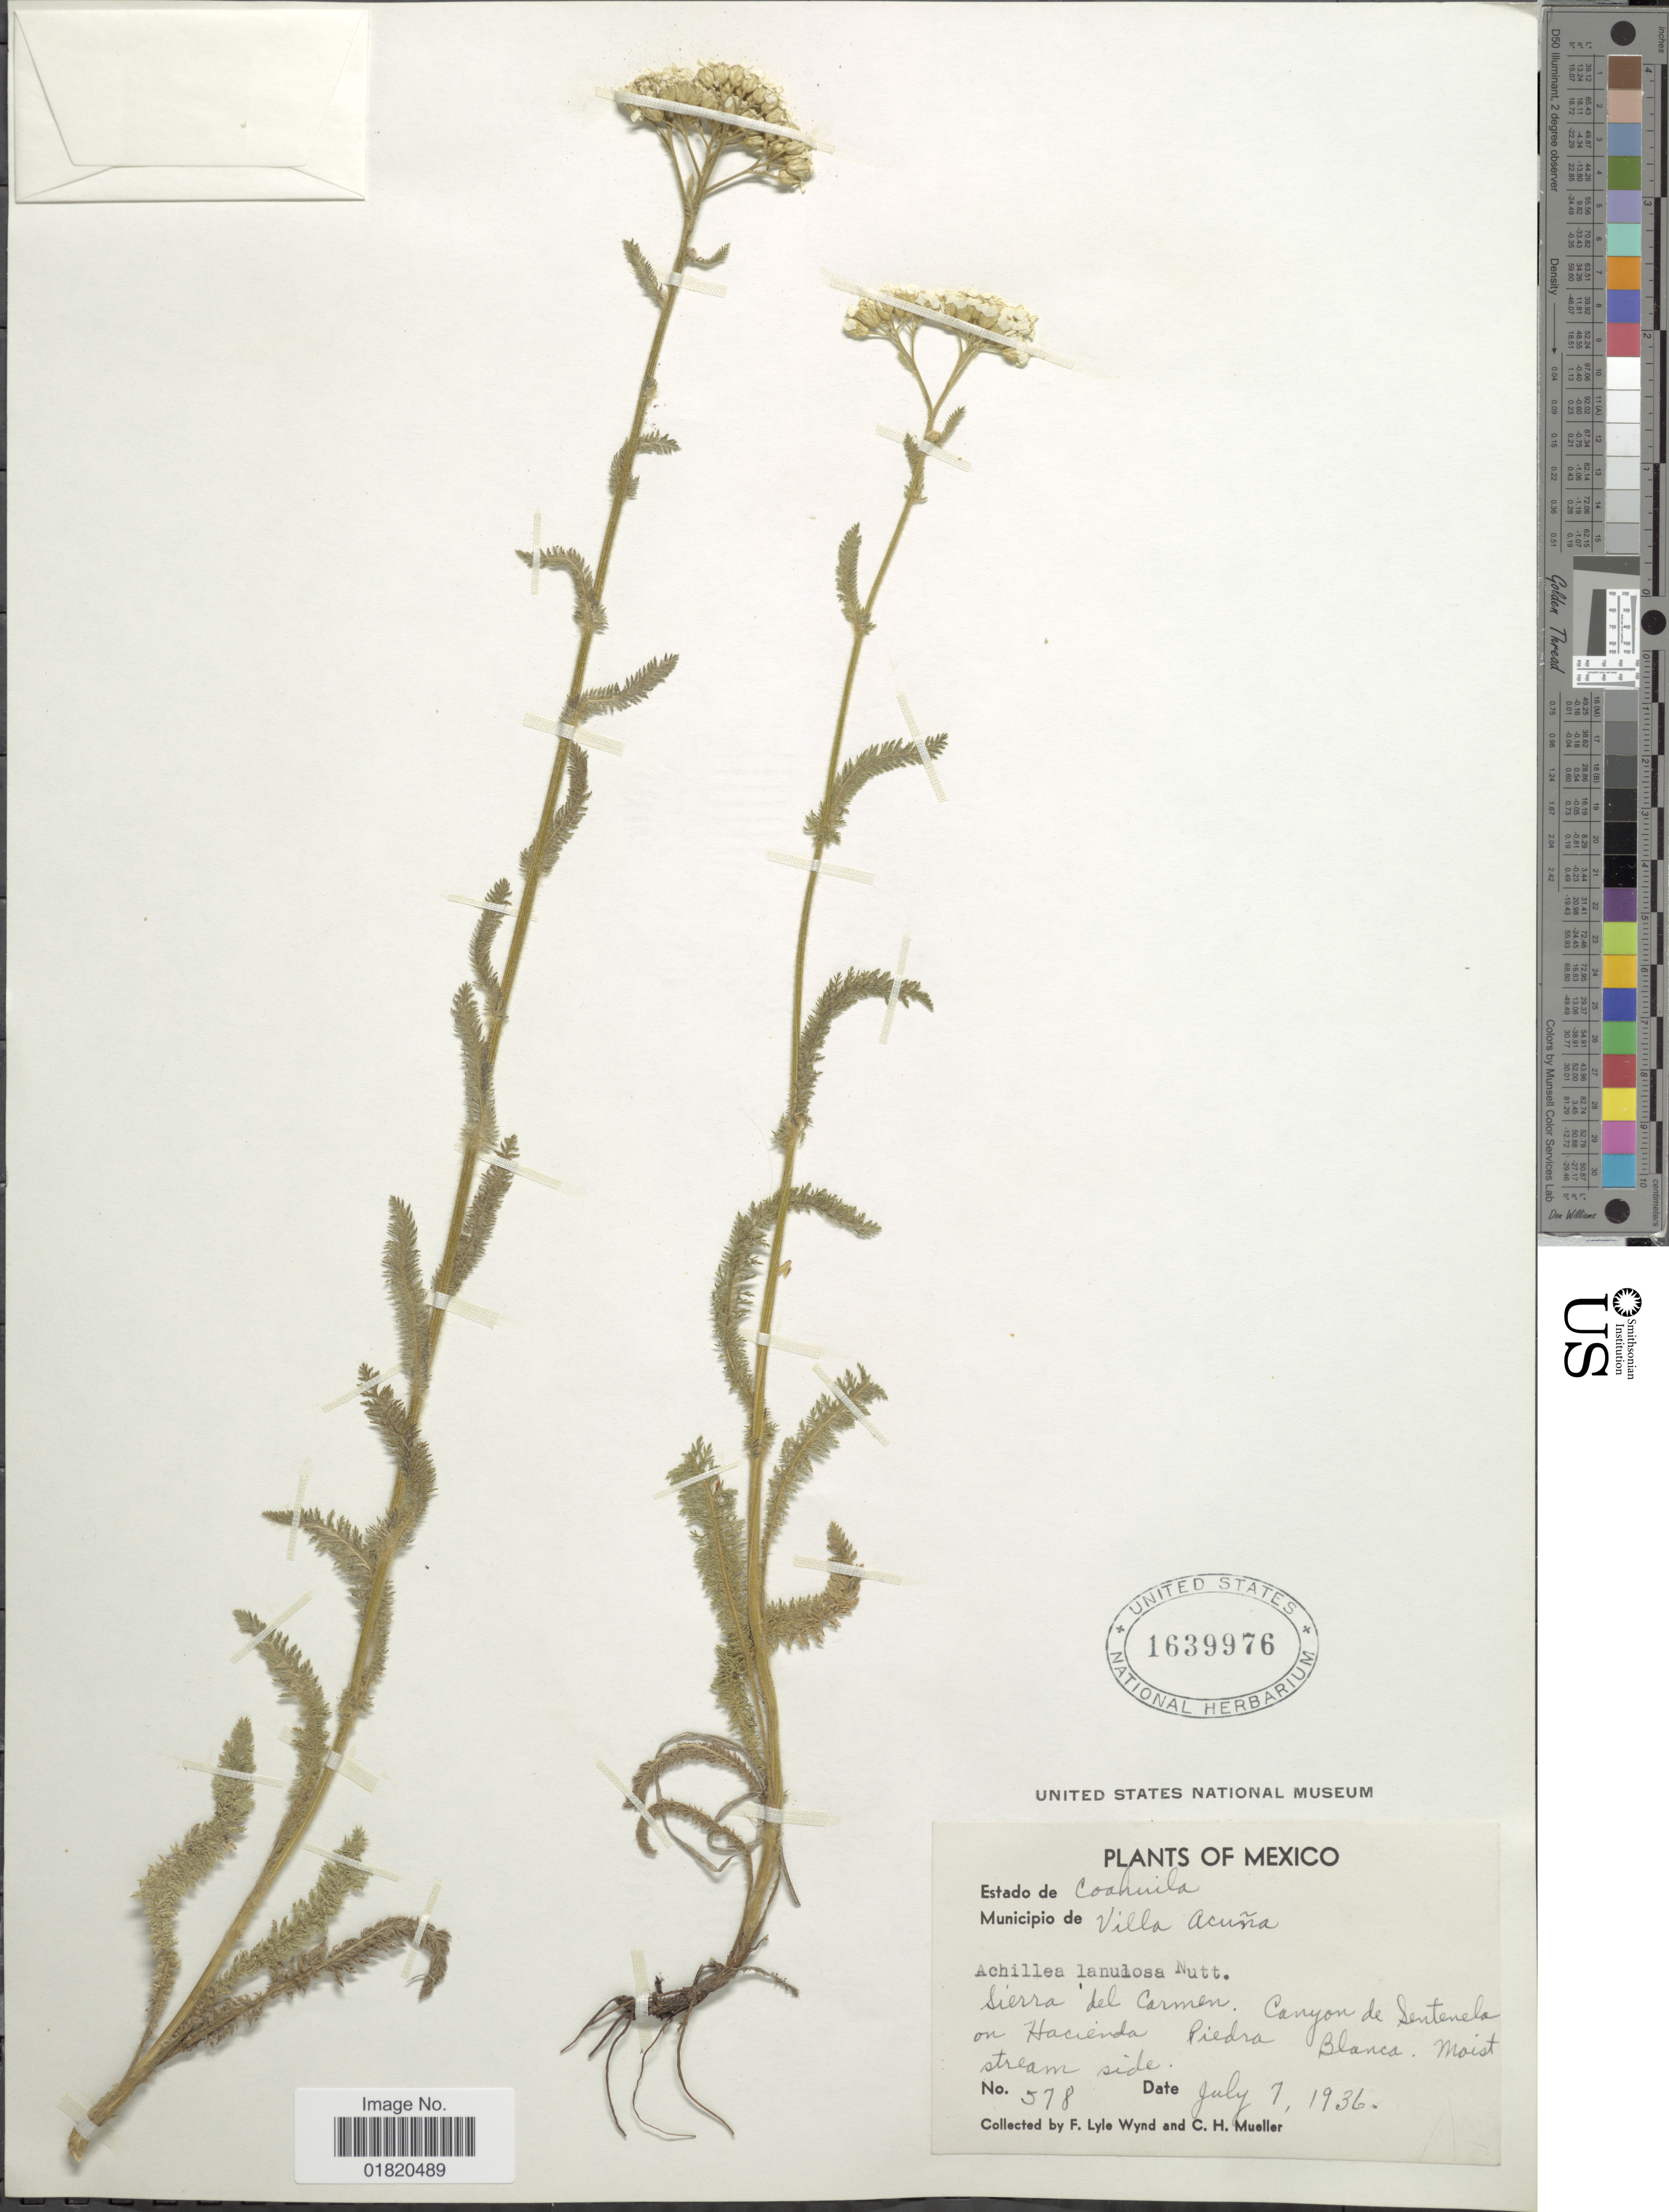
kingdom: Plantae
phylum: Tracheophyta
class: Magnoliopsida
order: Asterales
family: Asteraceae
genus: Achillea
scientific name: Achillea lanulosa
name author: Nutt.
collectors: F. L. Wynd & C. H. Mueller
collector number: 578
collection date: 1936-07-07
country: Mexico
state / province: Coahuila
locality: Municipio de Villa Acuña. Sierra del Carmen. Canyon de Sentenela on Hacienda Piedra Blanca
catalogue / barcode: US 1639976